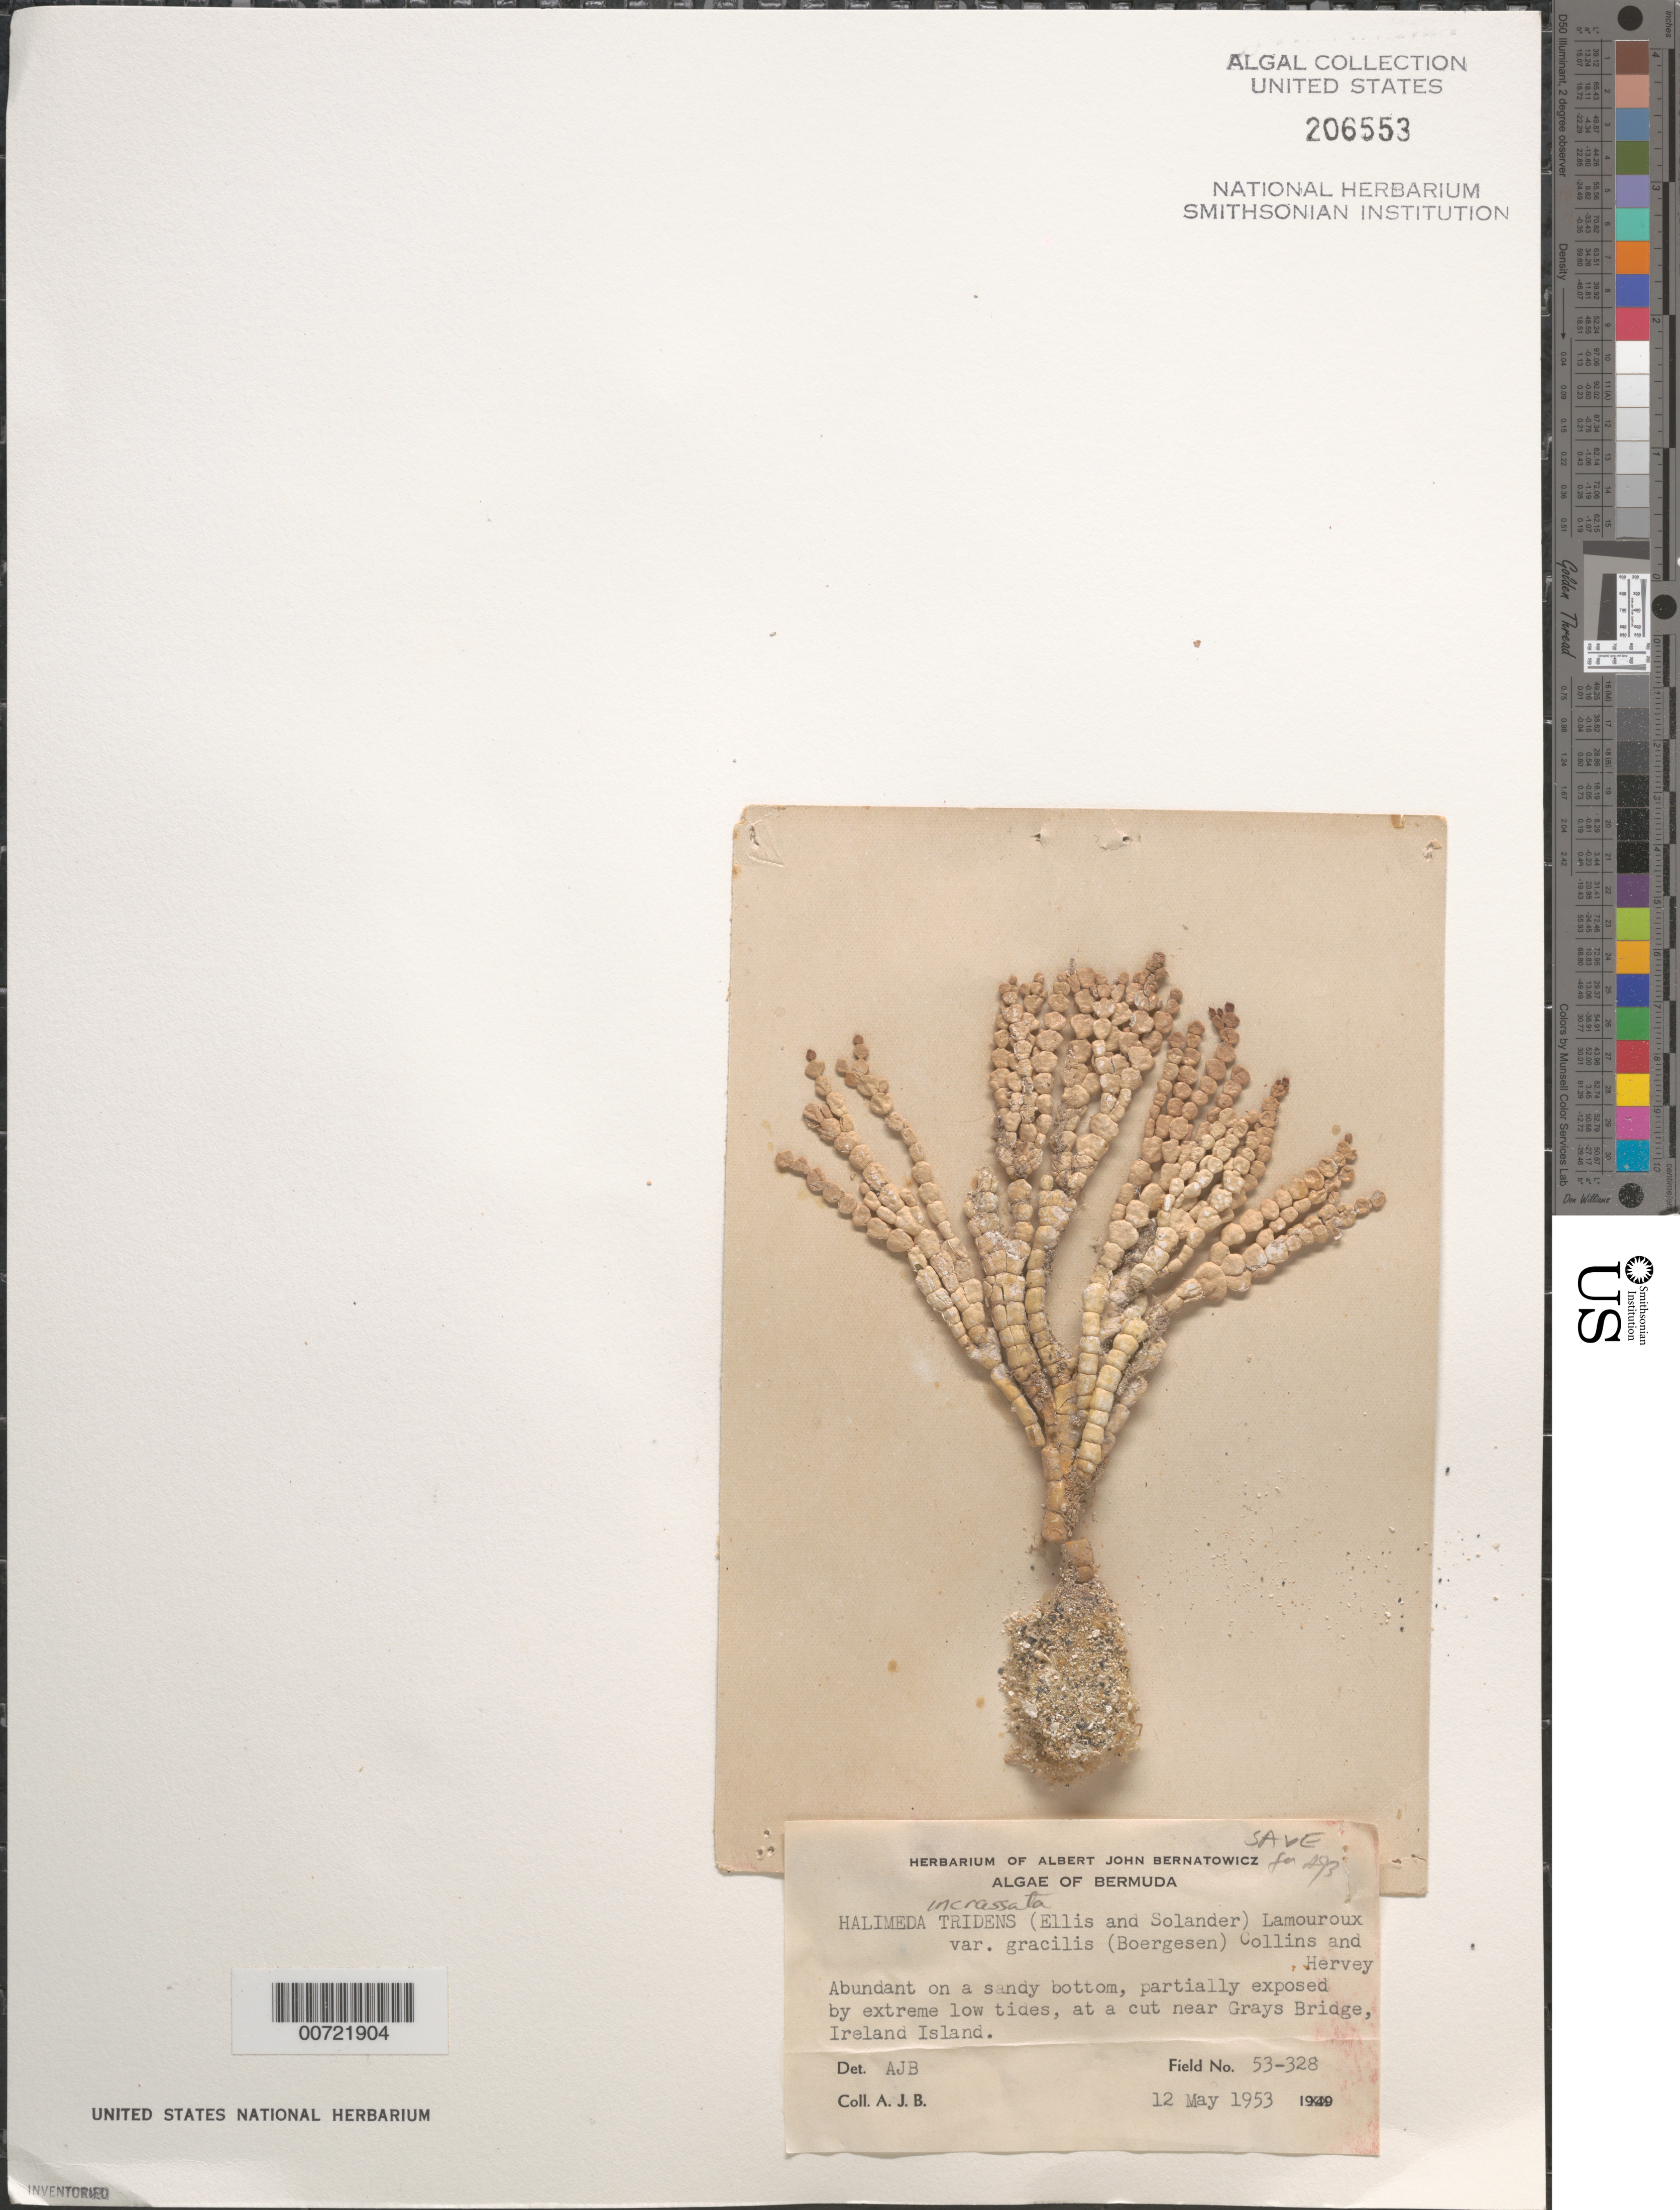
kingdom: Plantae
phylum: Chlorophyta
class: Ulvophyceae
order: Bryopsidales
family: Halimedaceae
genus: Halimeda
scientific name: Halimeda incrassata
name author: (J. Ellis) J.V.Lamouroux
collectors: A. Bernatowicz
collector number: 53-328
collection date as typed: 12 May 1953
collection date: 1953-05-12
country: Bermuda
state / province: Sandys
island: Ireland Island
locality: Near Gray's Bridge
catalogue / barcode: US 206553